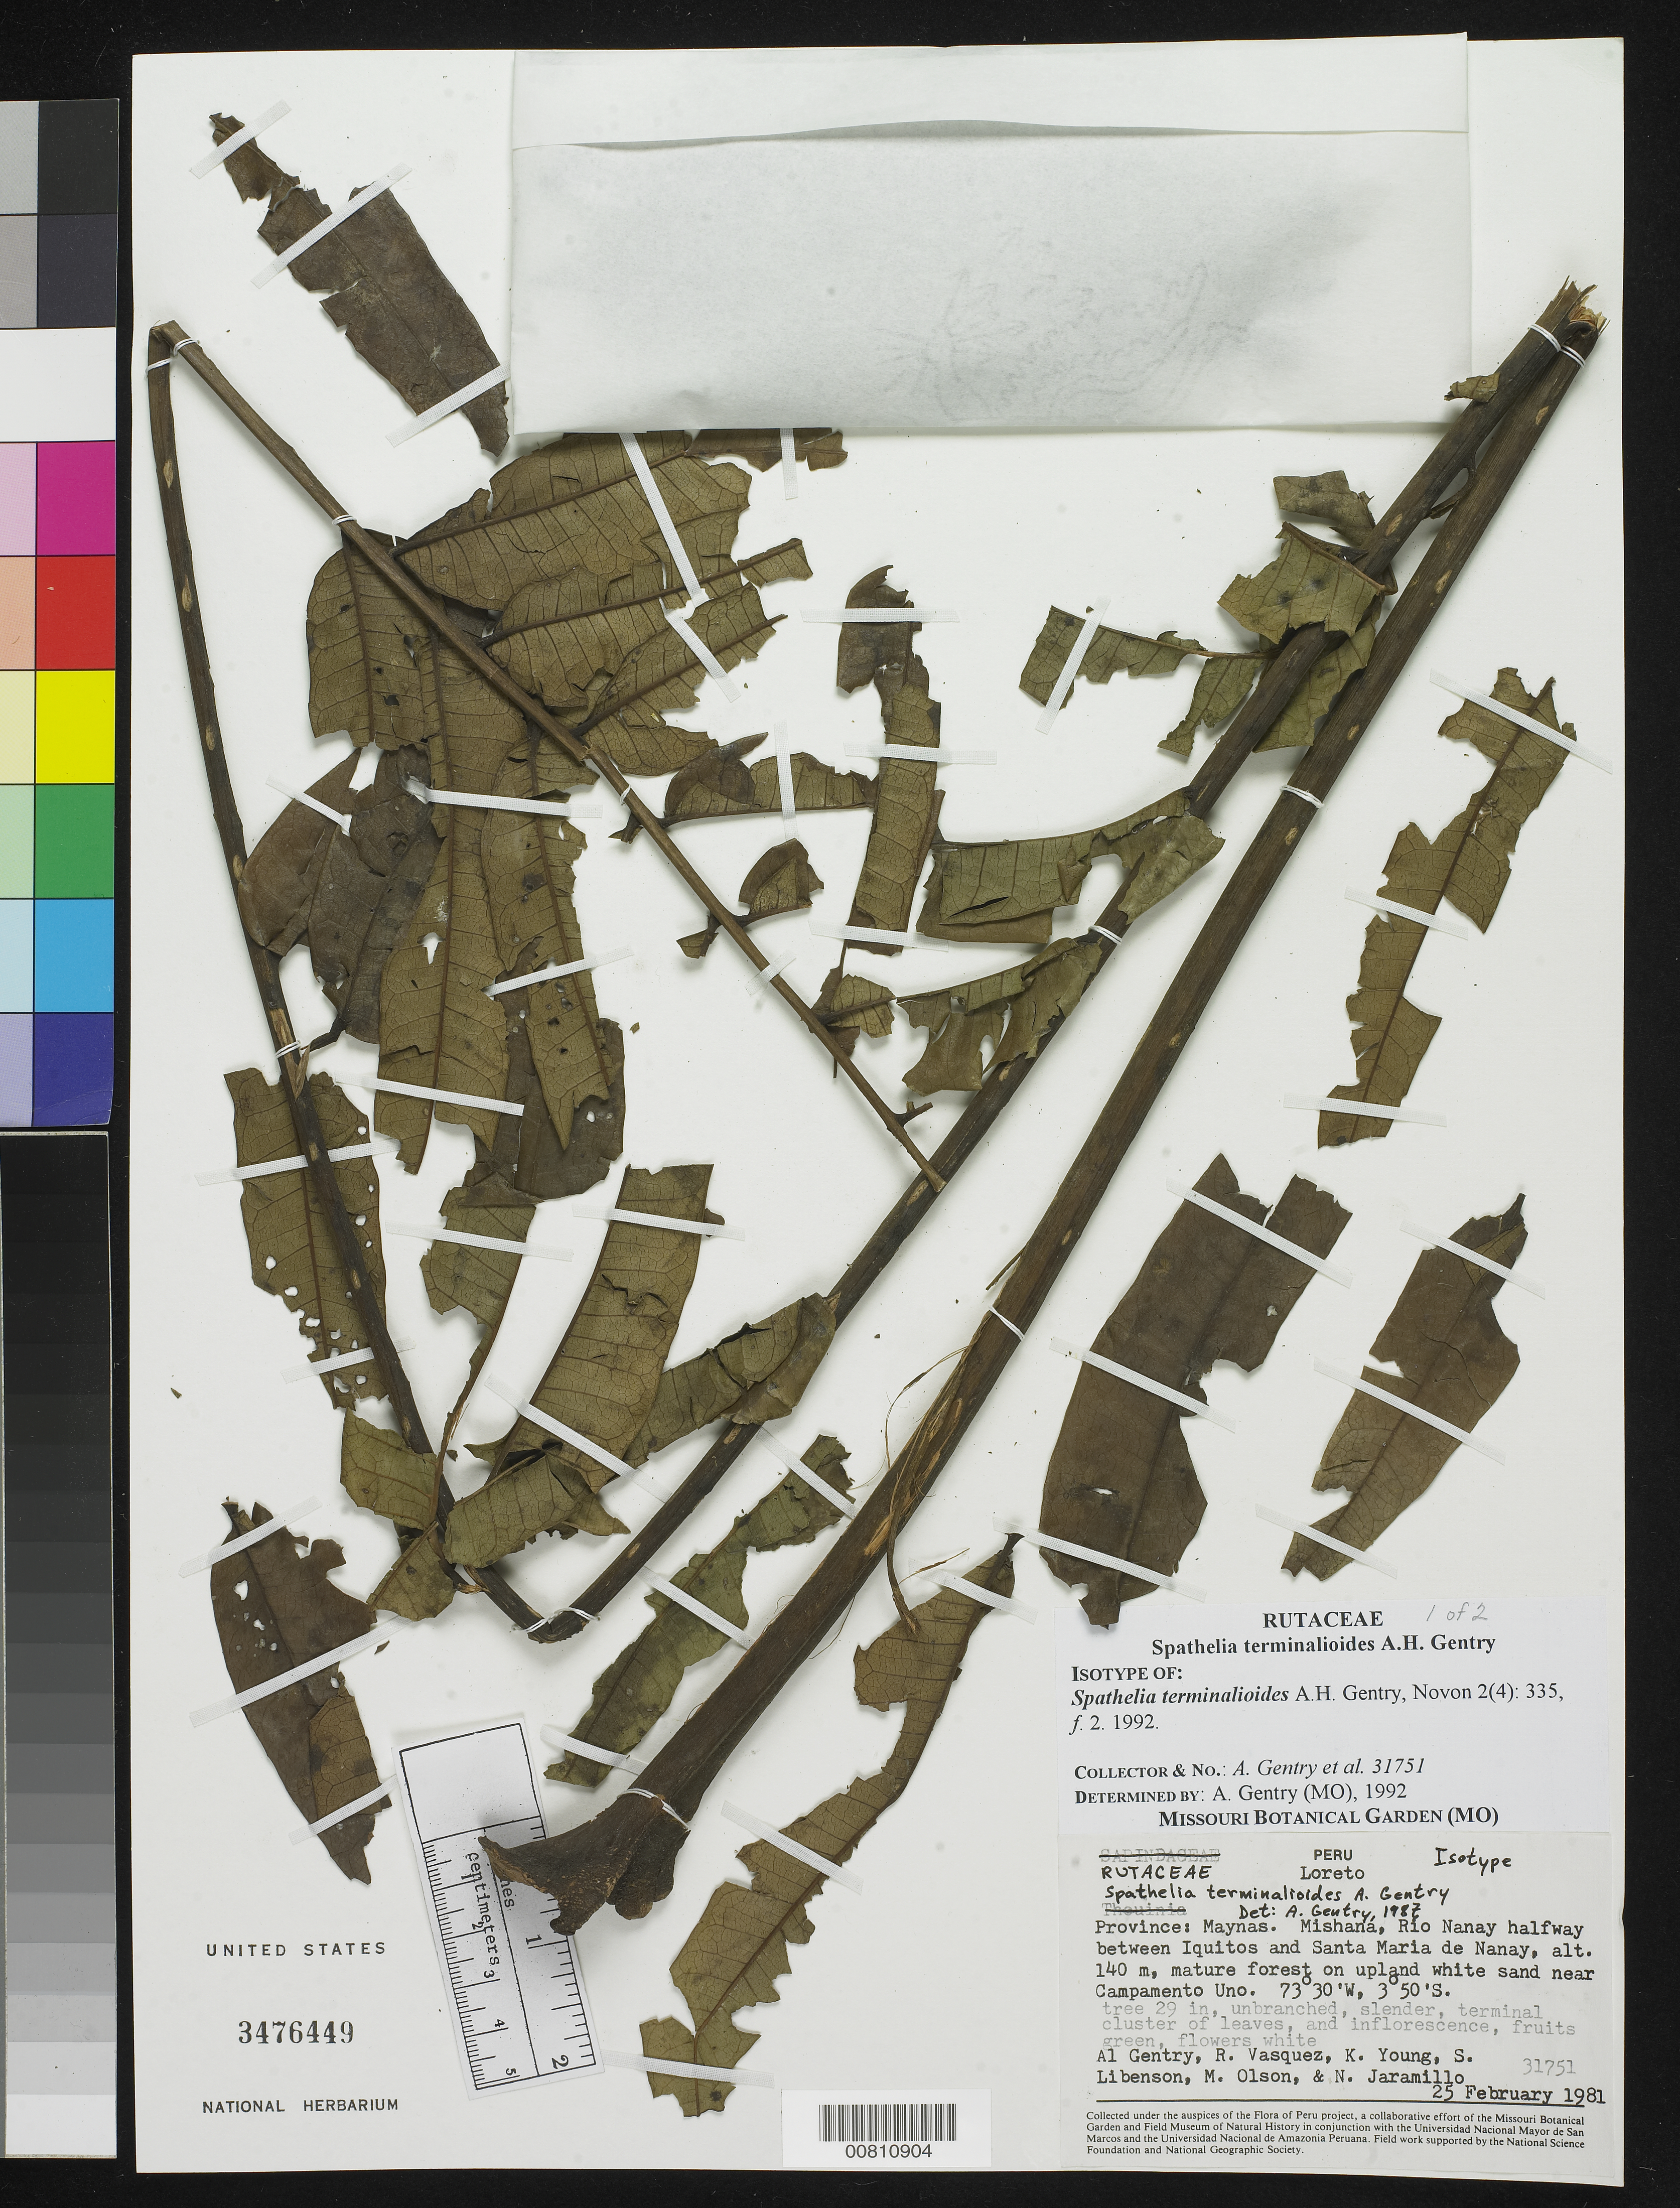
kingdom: Plantae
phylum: Tracheophyta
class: Magnoliopsida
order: Sapindales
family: Rutaceae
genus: Spathelia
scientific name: Spathelia terminalioides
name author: A.H. Gentry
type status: Isotype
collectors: A. H. Gentry, R. Vasquez, K. Young, S. Libenson, M. Olson & N. Jaramillo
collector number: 31751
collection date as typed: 25 Feb 1981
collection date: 1981-02-25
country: Peru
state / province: Loreto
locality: Province: Maynas. Mishana, Río Nanay halfway between Iquitos and Santa Maria de Nanay, near Campamento Uno.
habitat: Mature forest on upland white sand.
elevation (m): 140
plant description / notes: Holotype at MO.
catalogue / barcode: US 3476449